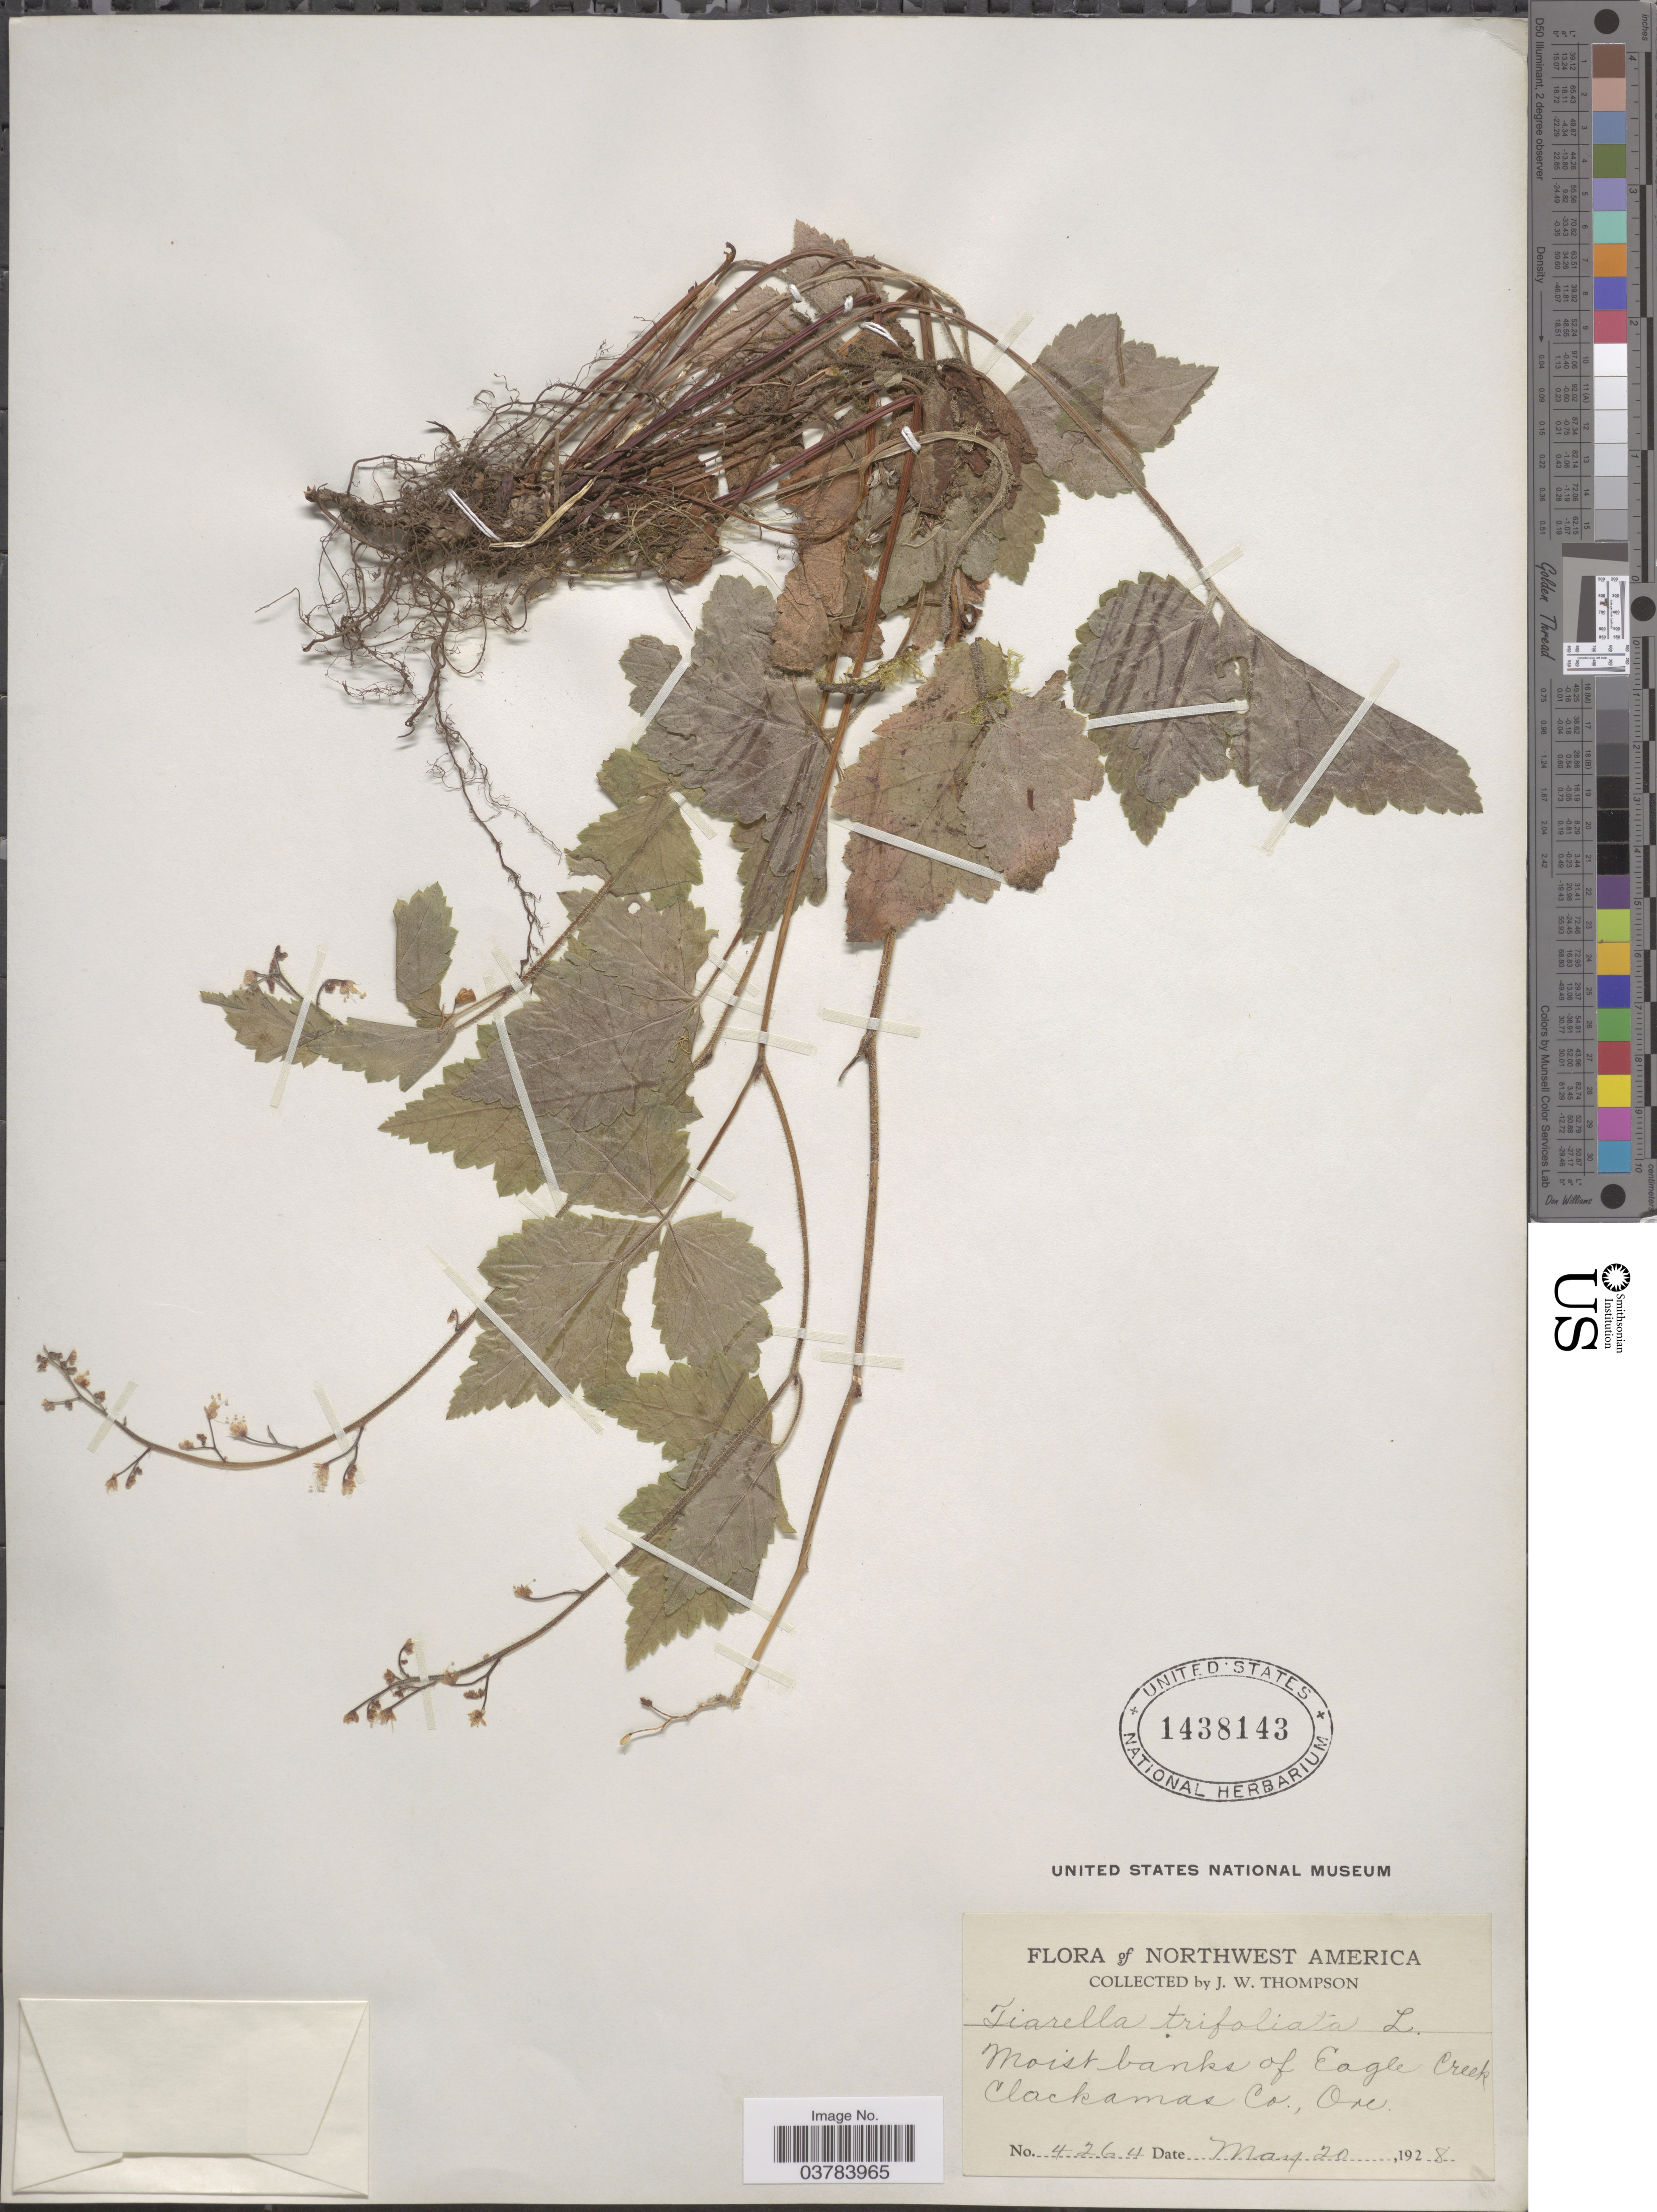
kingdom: Plantae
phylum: Tracheophyta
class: Magnoliopsida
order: Saxifragales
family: Saxifragaceae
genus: Tiarella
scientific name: Tiarella trifoliata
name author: L.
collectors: J. Thompson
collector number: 4264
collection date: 1928-05-20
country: United States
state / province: Oregon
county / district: Clackamas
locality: Moist banks of Eagle Creek. Clackamas Co.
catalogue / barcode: US 1438143